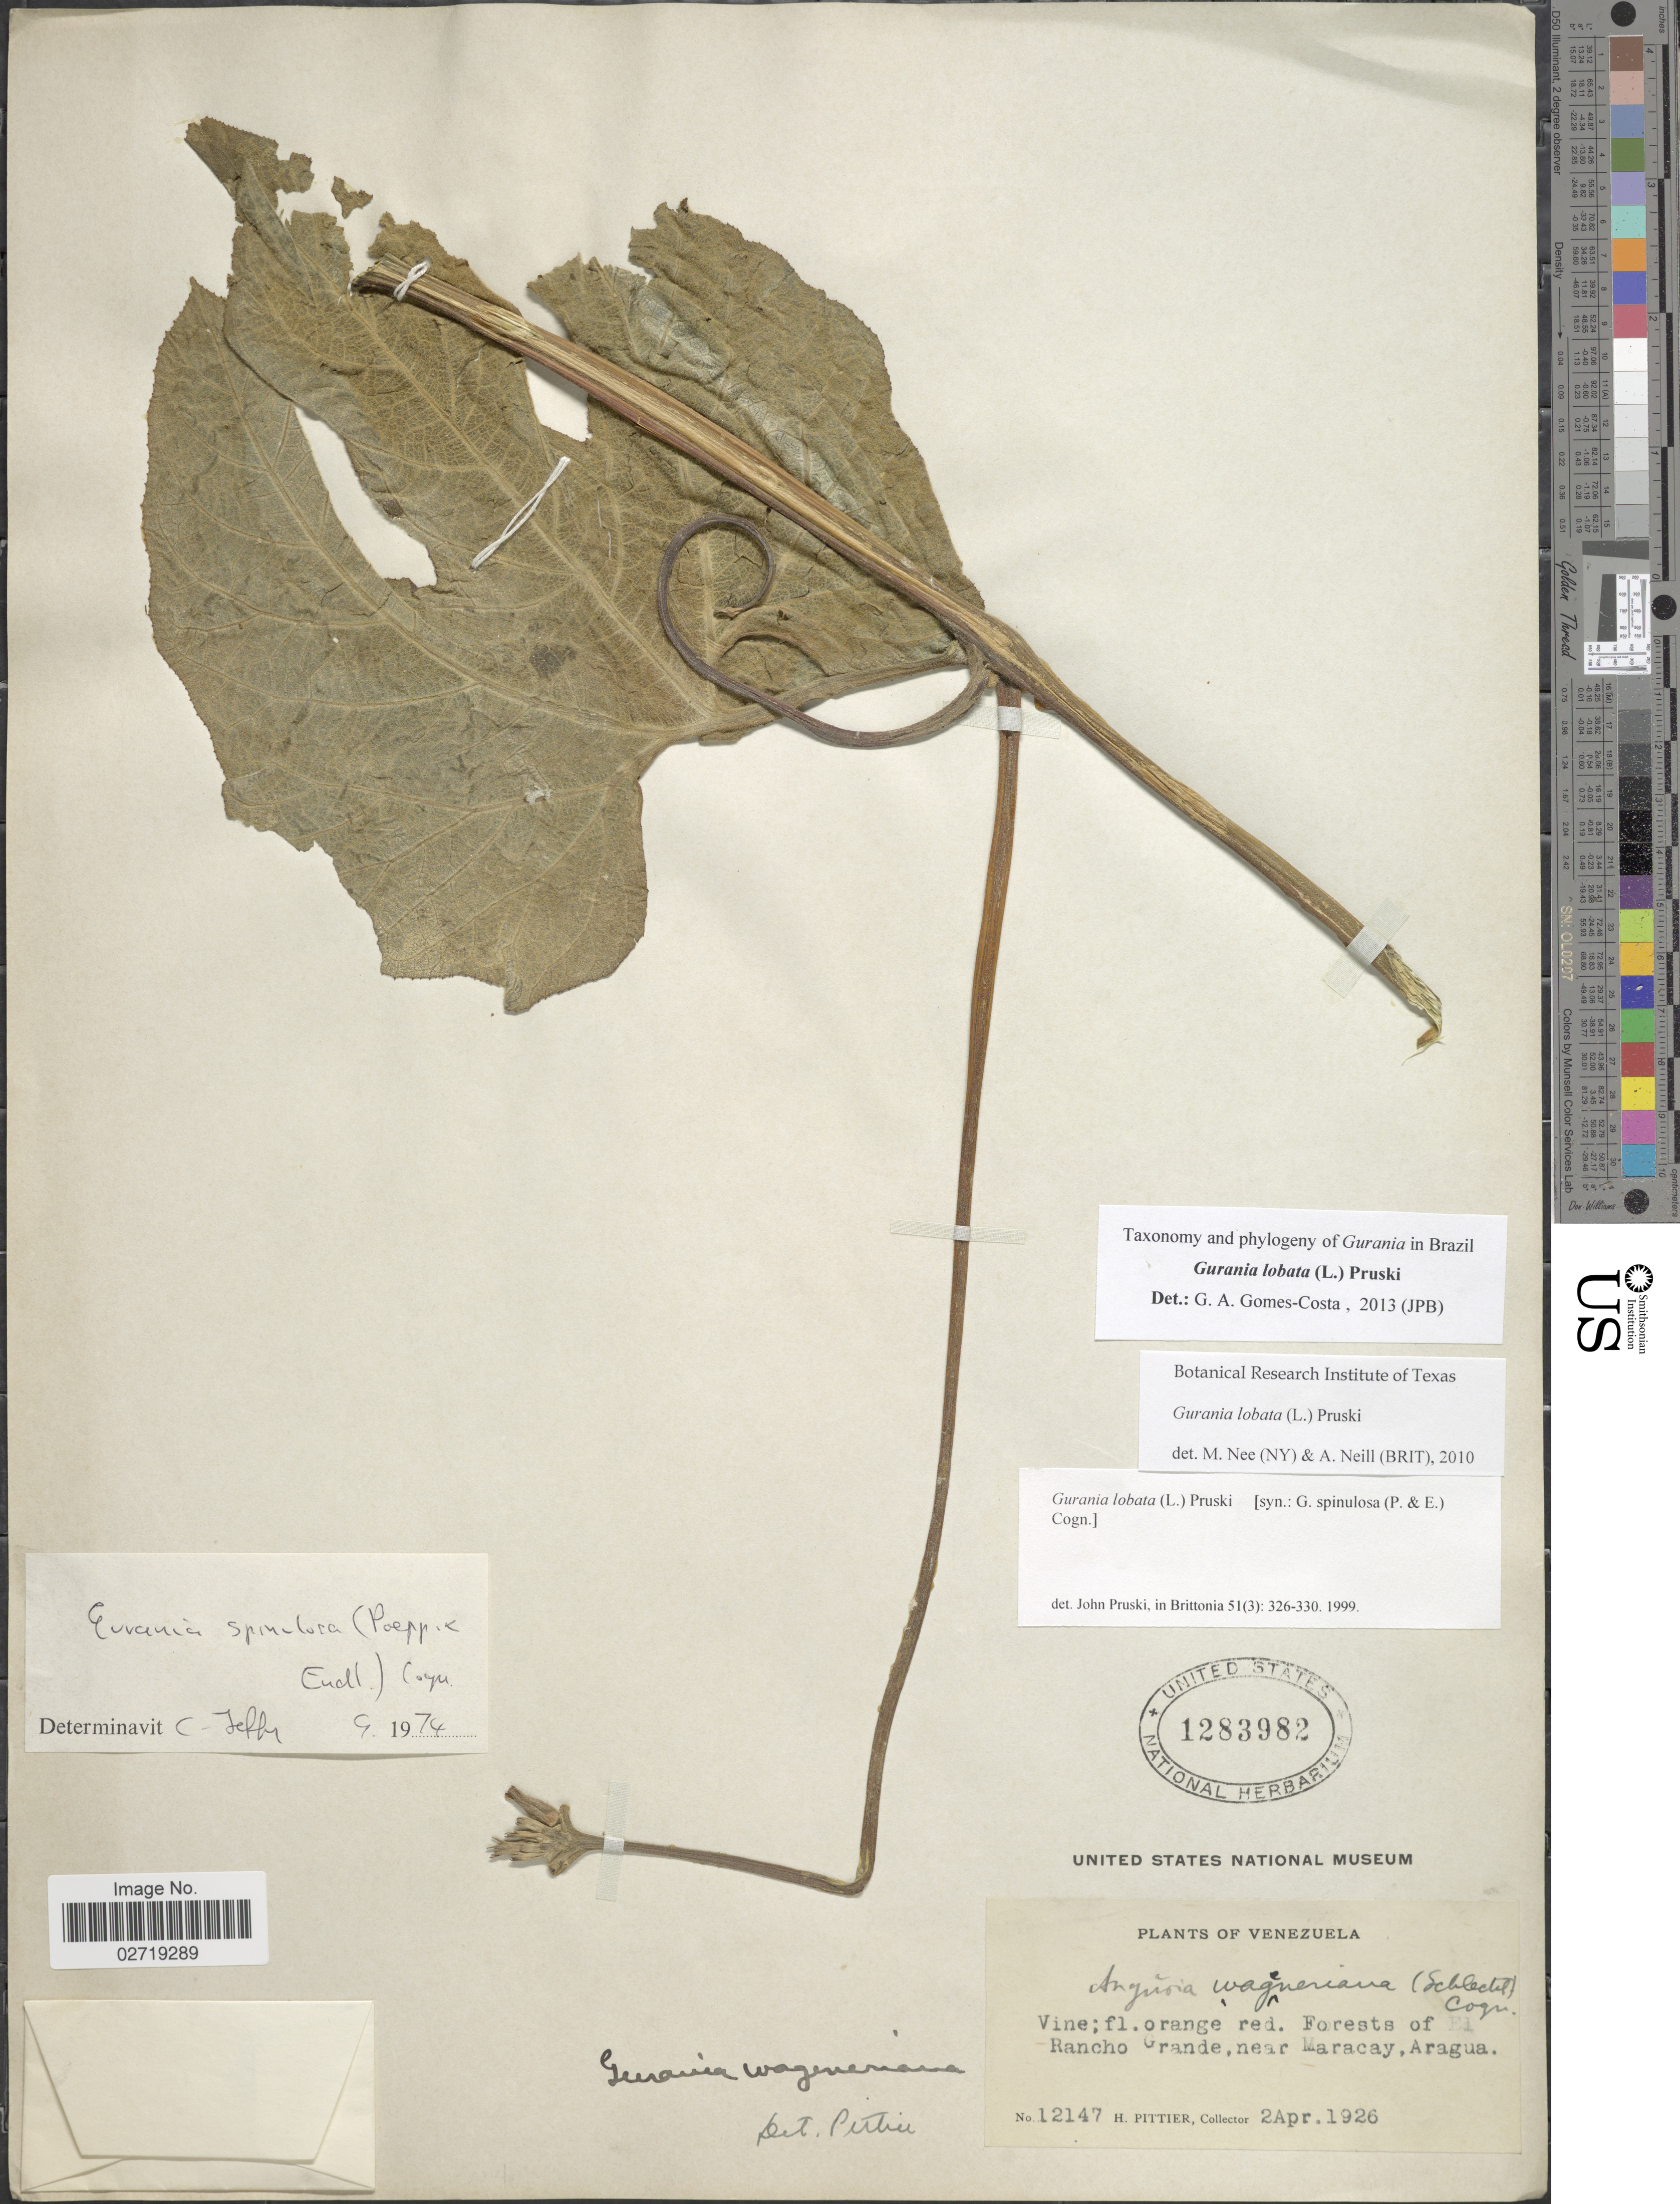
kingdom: Plantae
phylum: Tracheophyta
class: Magnoliopsida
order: Cucurbitales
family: Cucurbitaceae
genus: Gurania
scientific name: Gurania lobata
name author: (L.) Pruski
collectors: H. F. Pittier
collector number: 12147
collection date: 1926-04-02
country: Venezuela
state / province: Aragua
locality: Forest Rancho Grande, near Maracay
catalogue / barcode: US 1283982